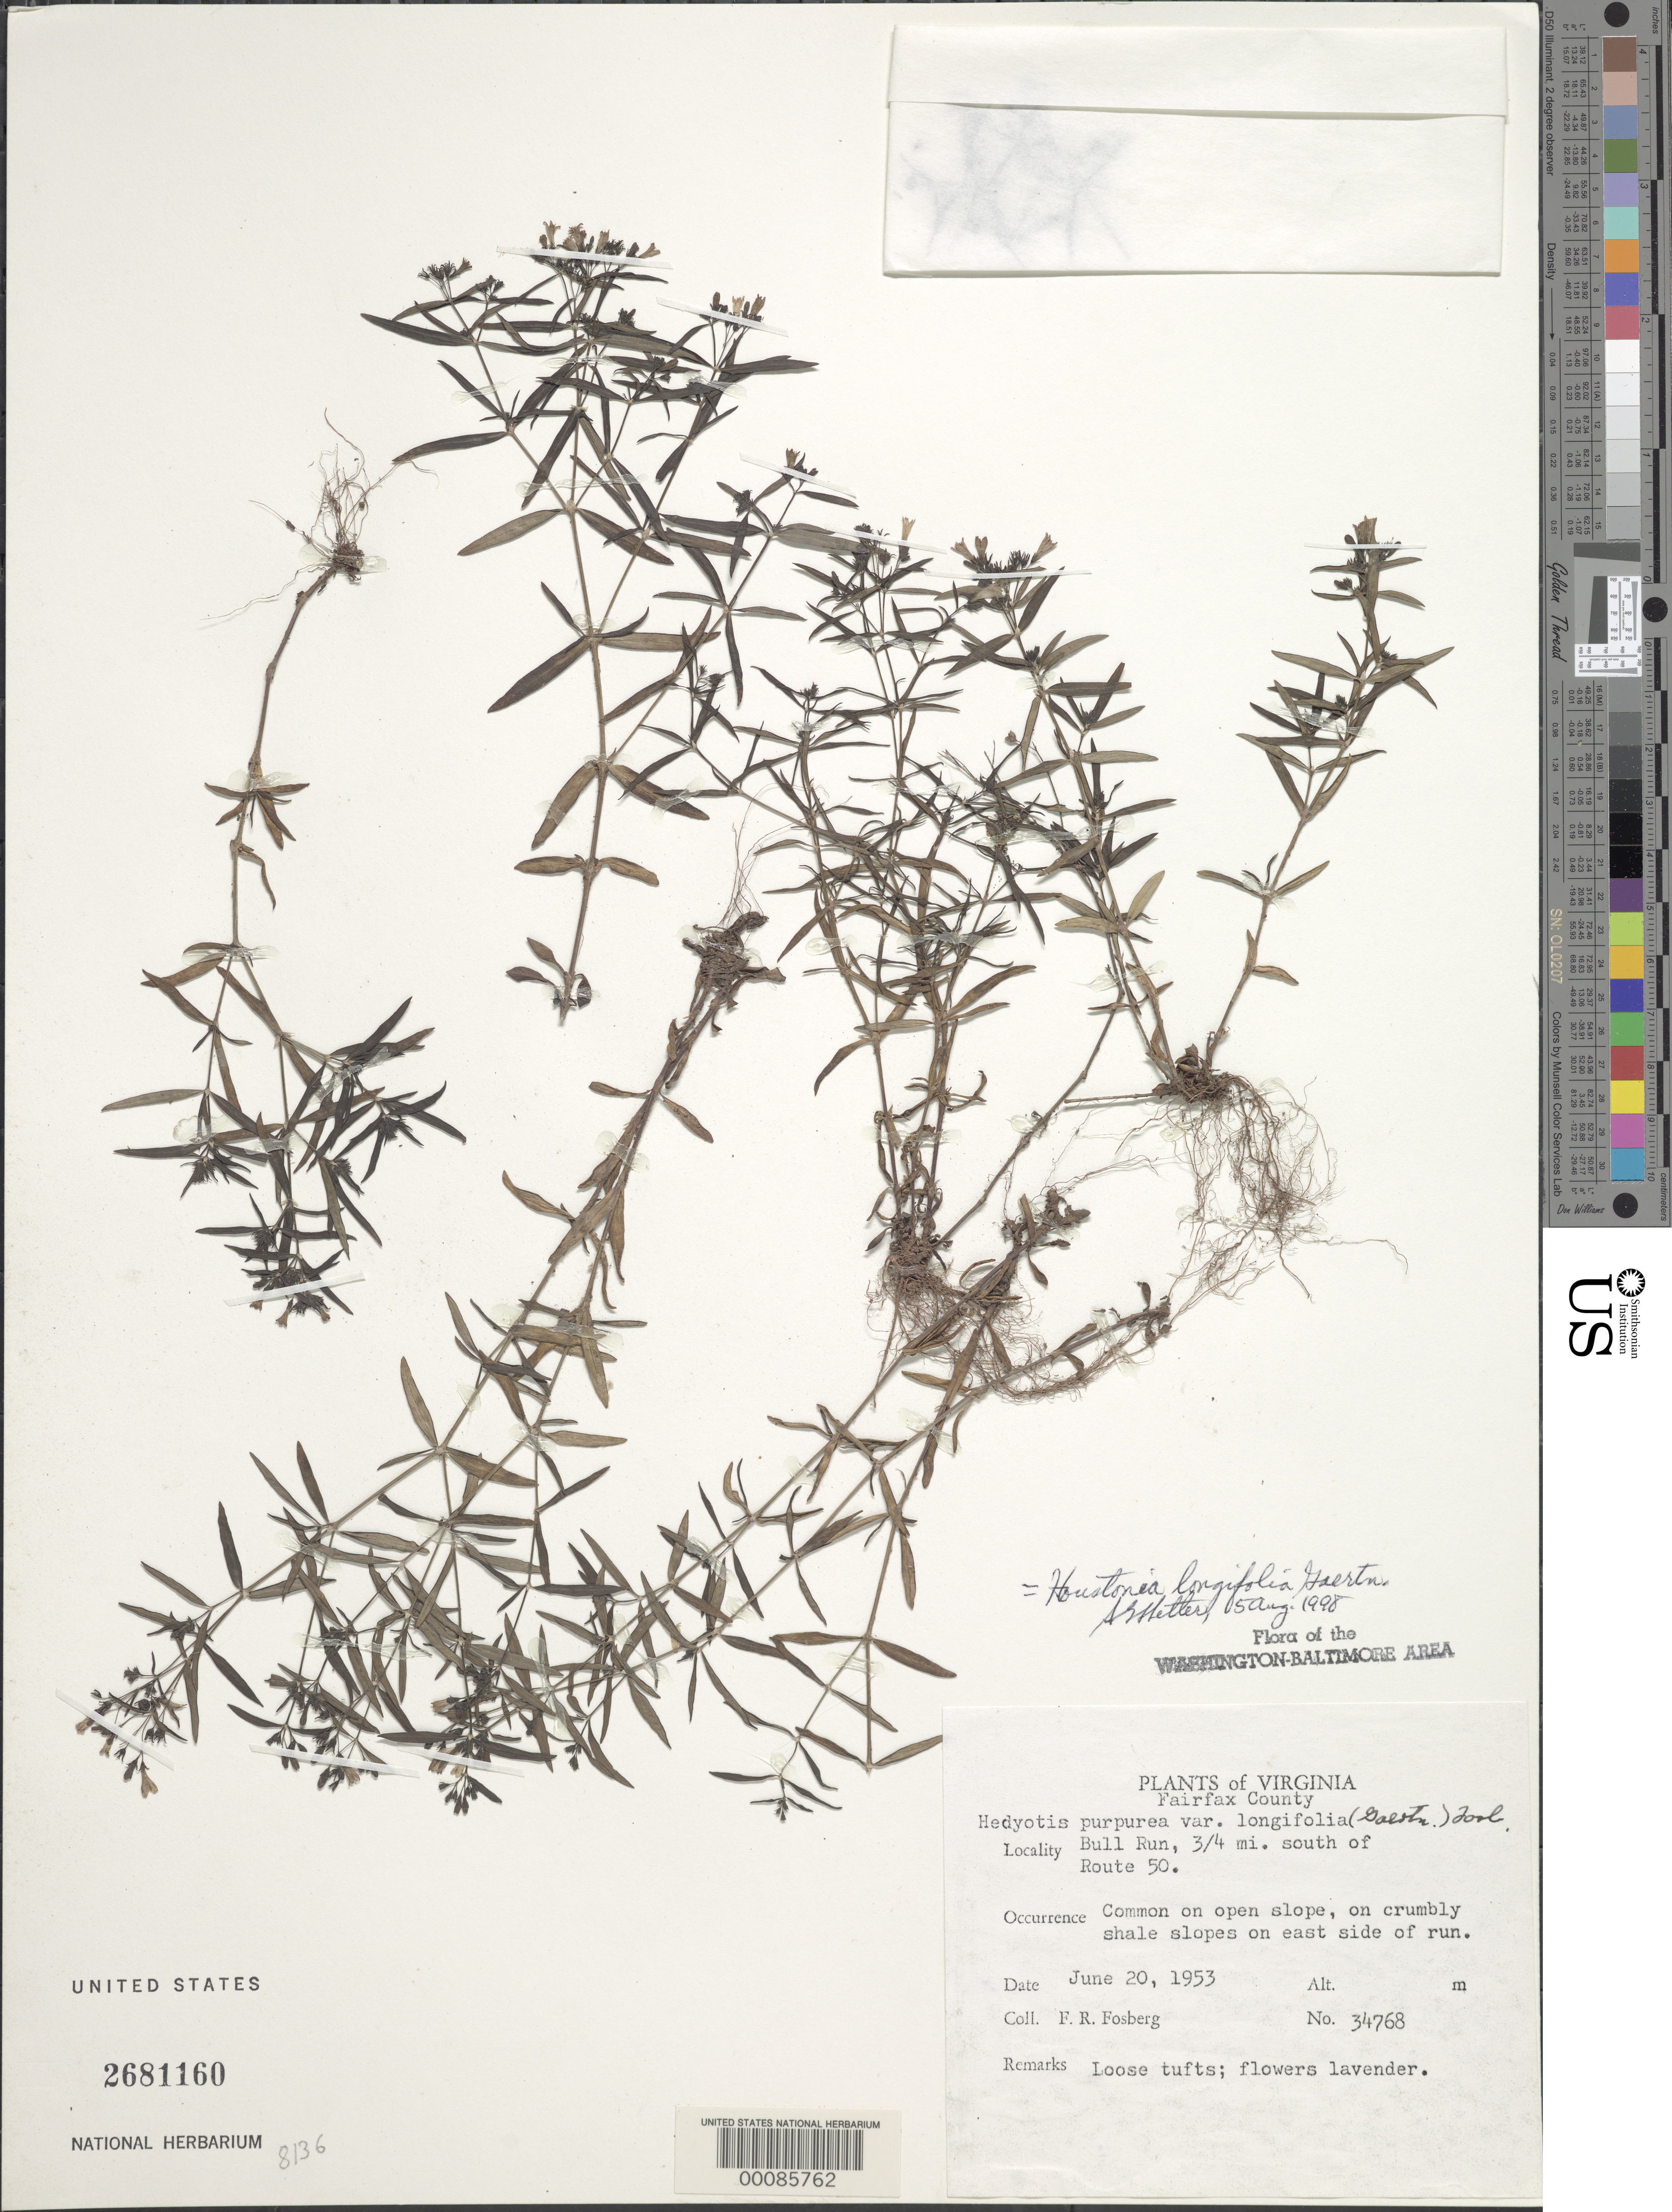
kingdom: Plantae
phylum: Tracheophyta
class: Magnoliopsida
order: Gentianales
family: Rubiaceae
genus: Houstonia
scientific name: Houstonia longifolia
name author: Gaertn.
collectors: F. R. Fosberg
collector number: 34768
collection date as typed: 20 Jun 1953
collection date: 1953-06-20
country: United States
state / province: Virginia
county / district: Fairfax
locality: Bull Run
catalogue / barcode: US 2681160